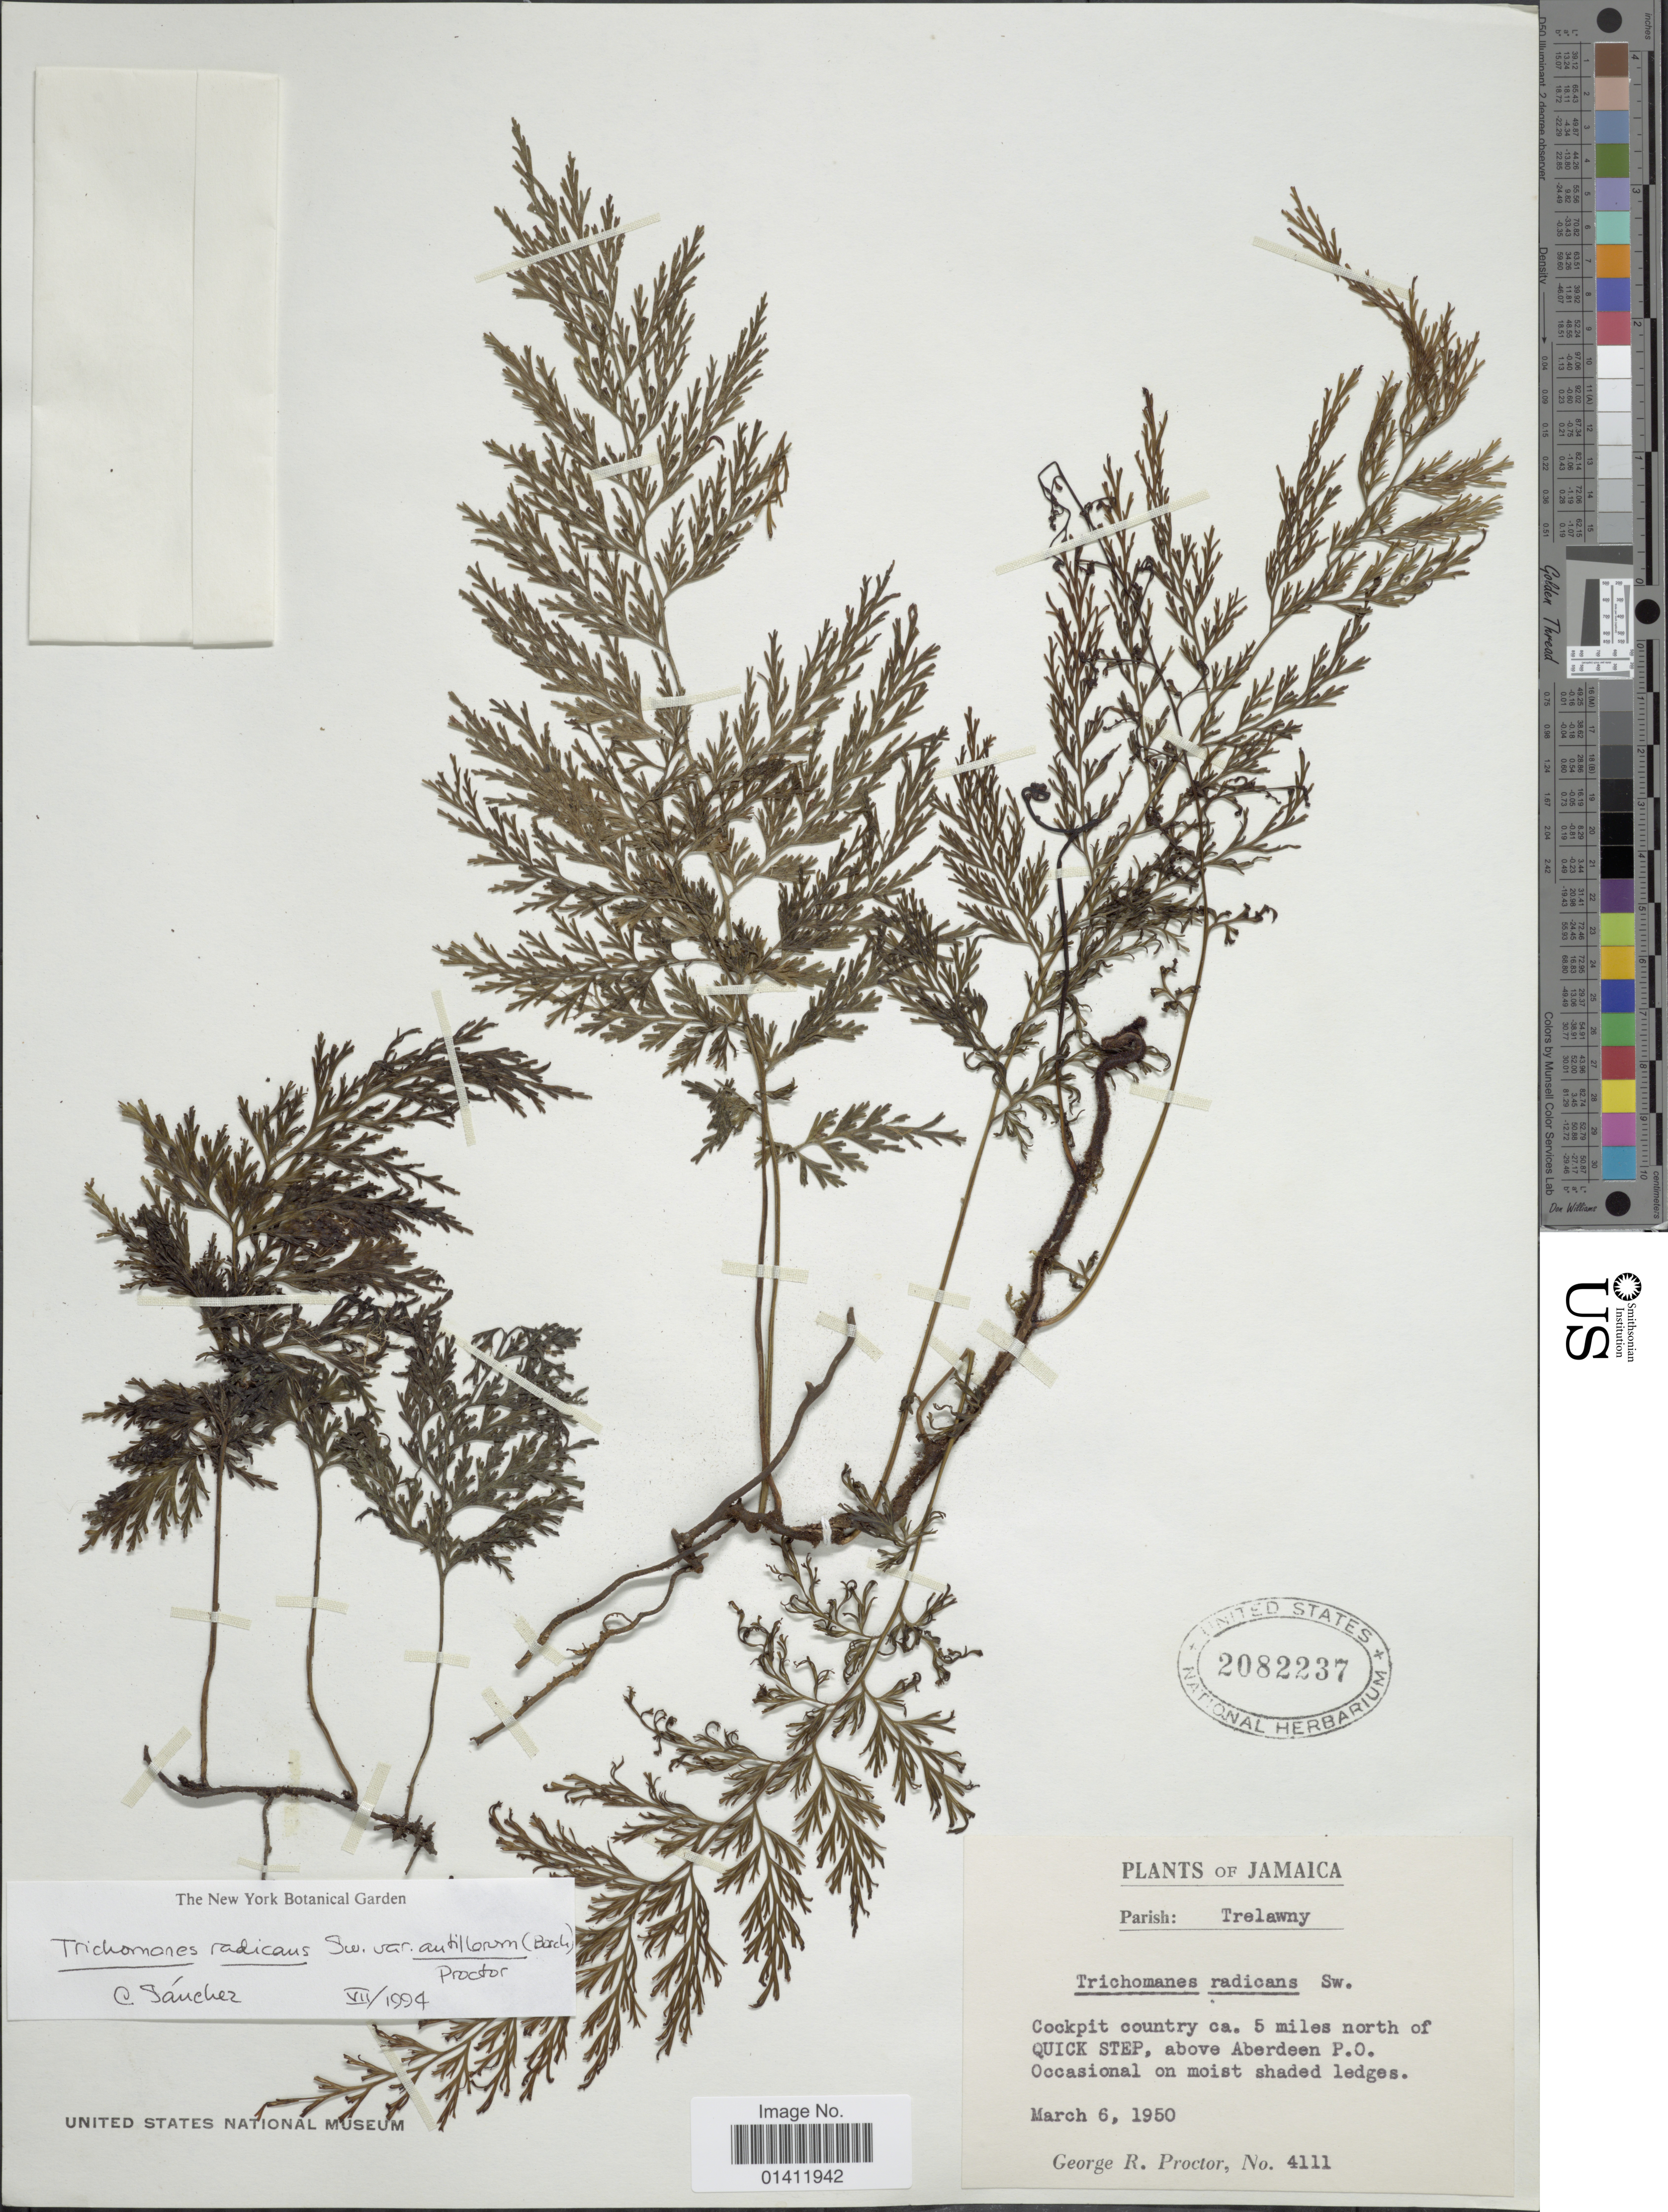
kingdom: Plantae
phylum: Tracheophyta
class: Polypodiopsida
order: Hymenophyllales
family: Hymenophyllaceae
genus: Vandenboschia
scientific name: Vandenboschia radicans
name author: (Sw.) Copel.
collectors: G. R. Proctor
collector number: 4111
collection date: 1950-03-06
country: Jamaica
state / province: Trelawny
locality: Cockpit county ca. 5 miles north of Quick Step, above Aberdeen P.O.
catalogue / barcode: US 2082237